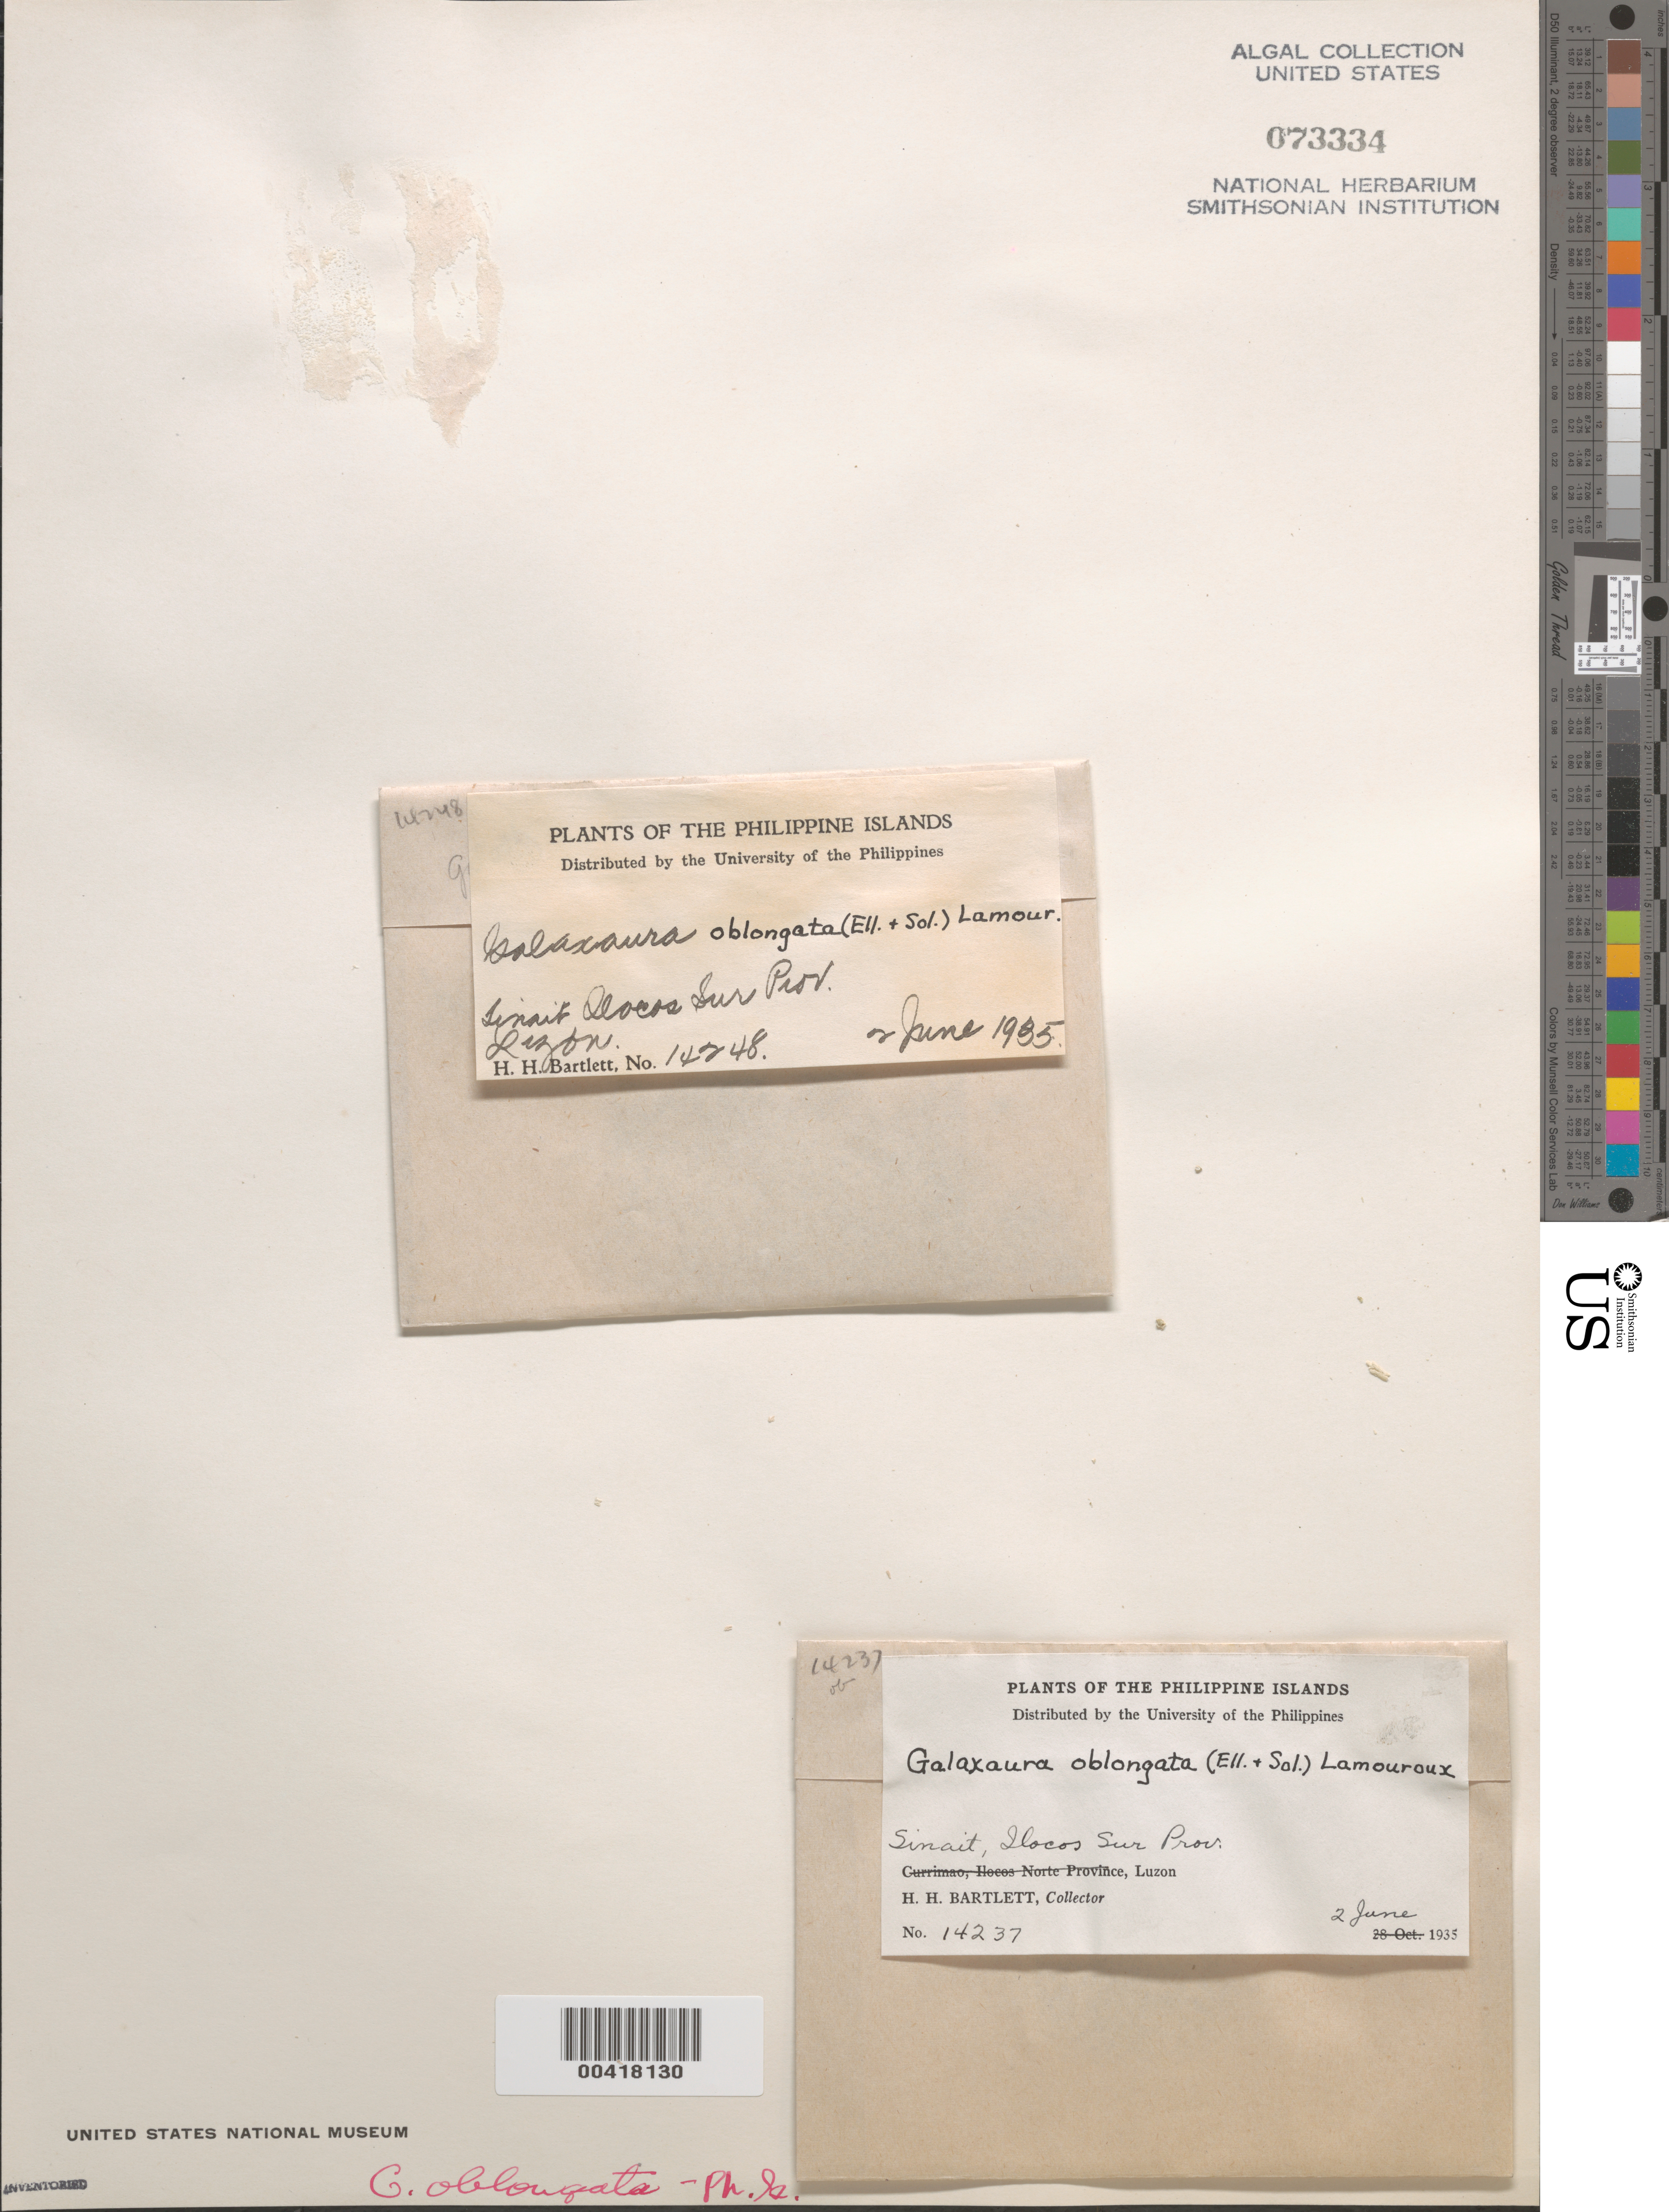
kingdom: Plantae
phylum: Rhodophyta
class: Florideophyceae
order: Nemaliales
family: Galaxauraceae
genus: Tricleocarpa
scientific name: Tricleocarpa fragilis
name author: (L.) Huisman & R.A. Towns.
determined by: Algae name updating Project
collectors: H. H. Bartlett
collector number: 14237 & 14248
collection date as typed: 02 Jun 1935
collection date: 1935-06-02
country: Philippines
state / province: Ilocos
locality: Sinait, ilocos sur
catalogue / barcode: US 73334